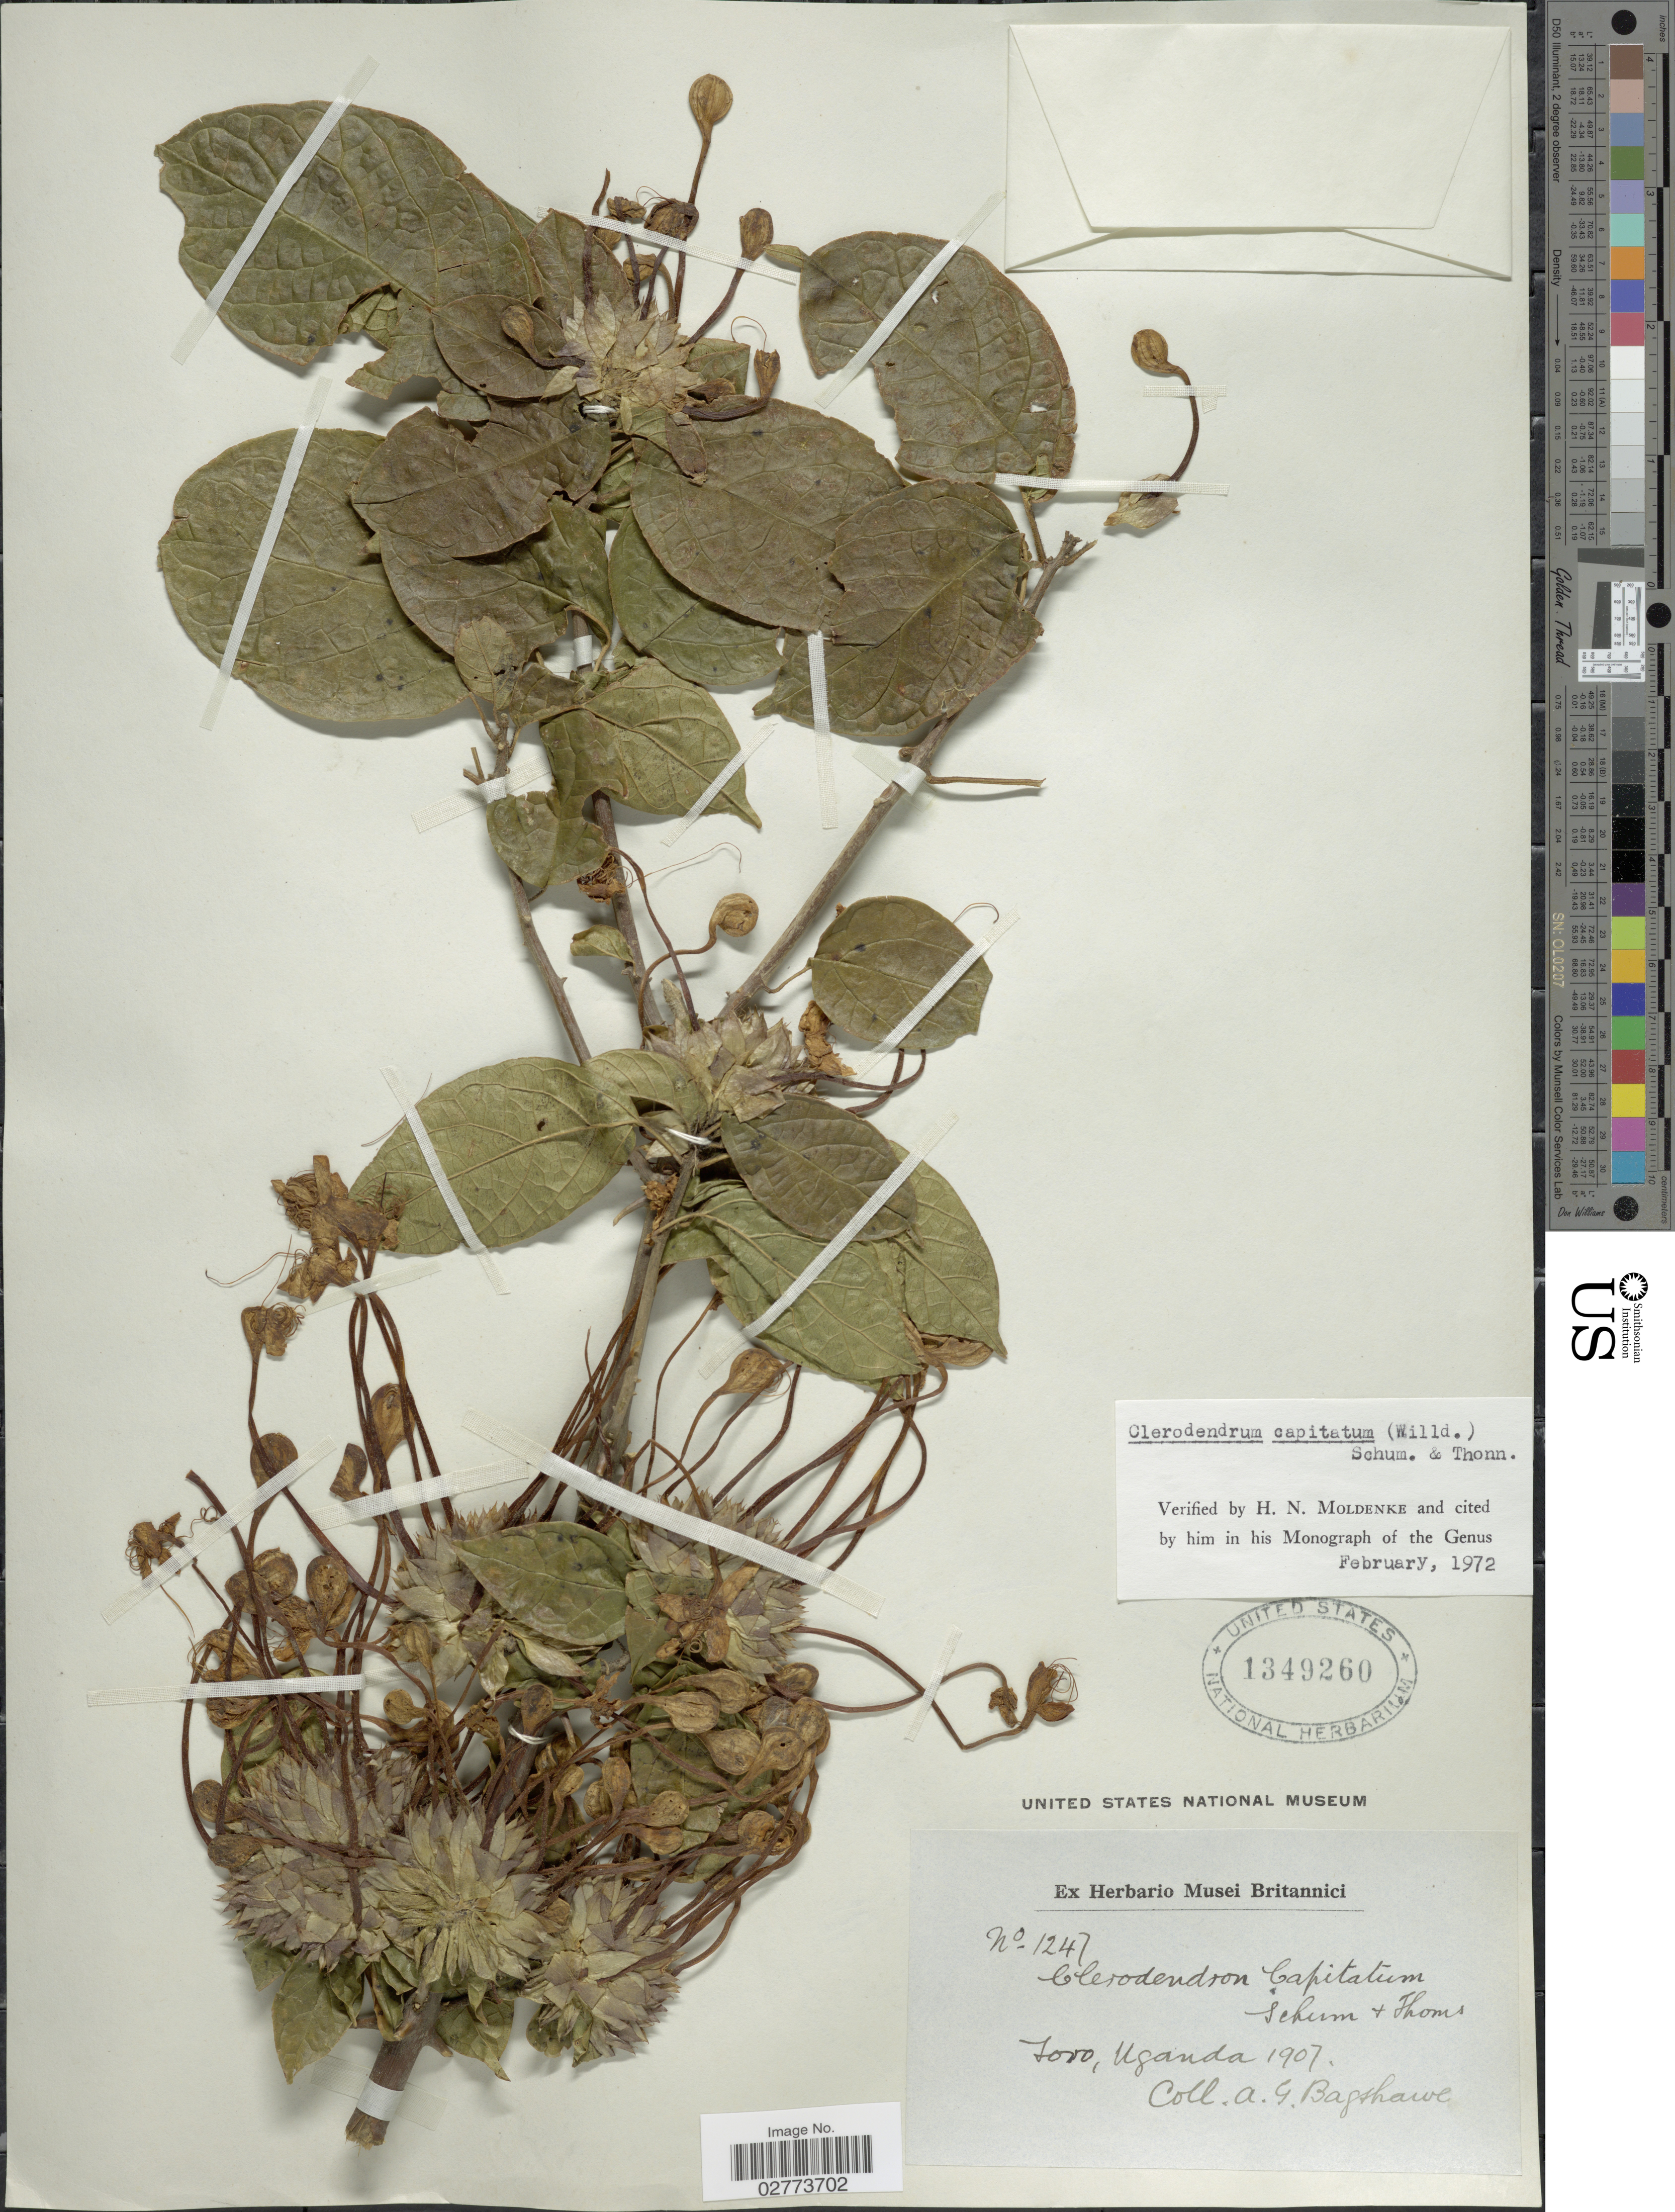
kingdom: Plantae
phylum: Tracheophyta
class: Magnoliopsida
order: Lamiales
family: Lamiaceae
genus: Clerodendrum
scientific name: Clerodendrum capitatum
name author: (Willd.) Schumach. & Thonn.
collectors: A. Bagshawe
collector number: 1247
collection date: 1907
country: Uganda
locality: Toro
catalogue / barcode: US 1349260